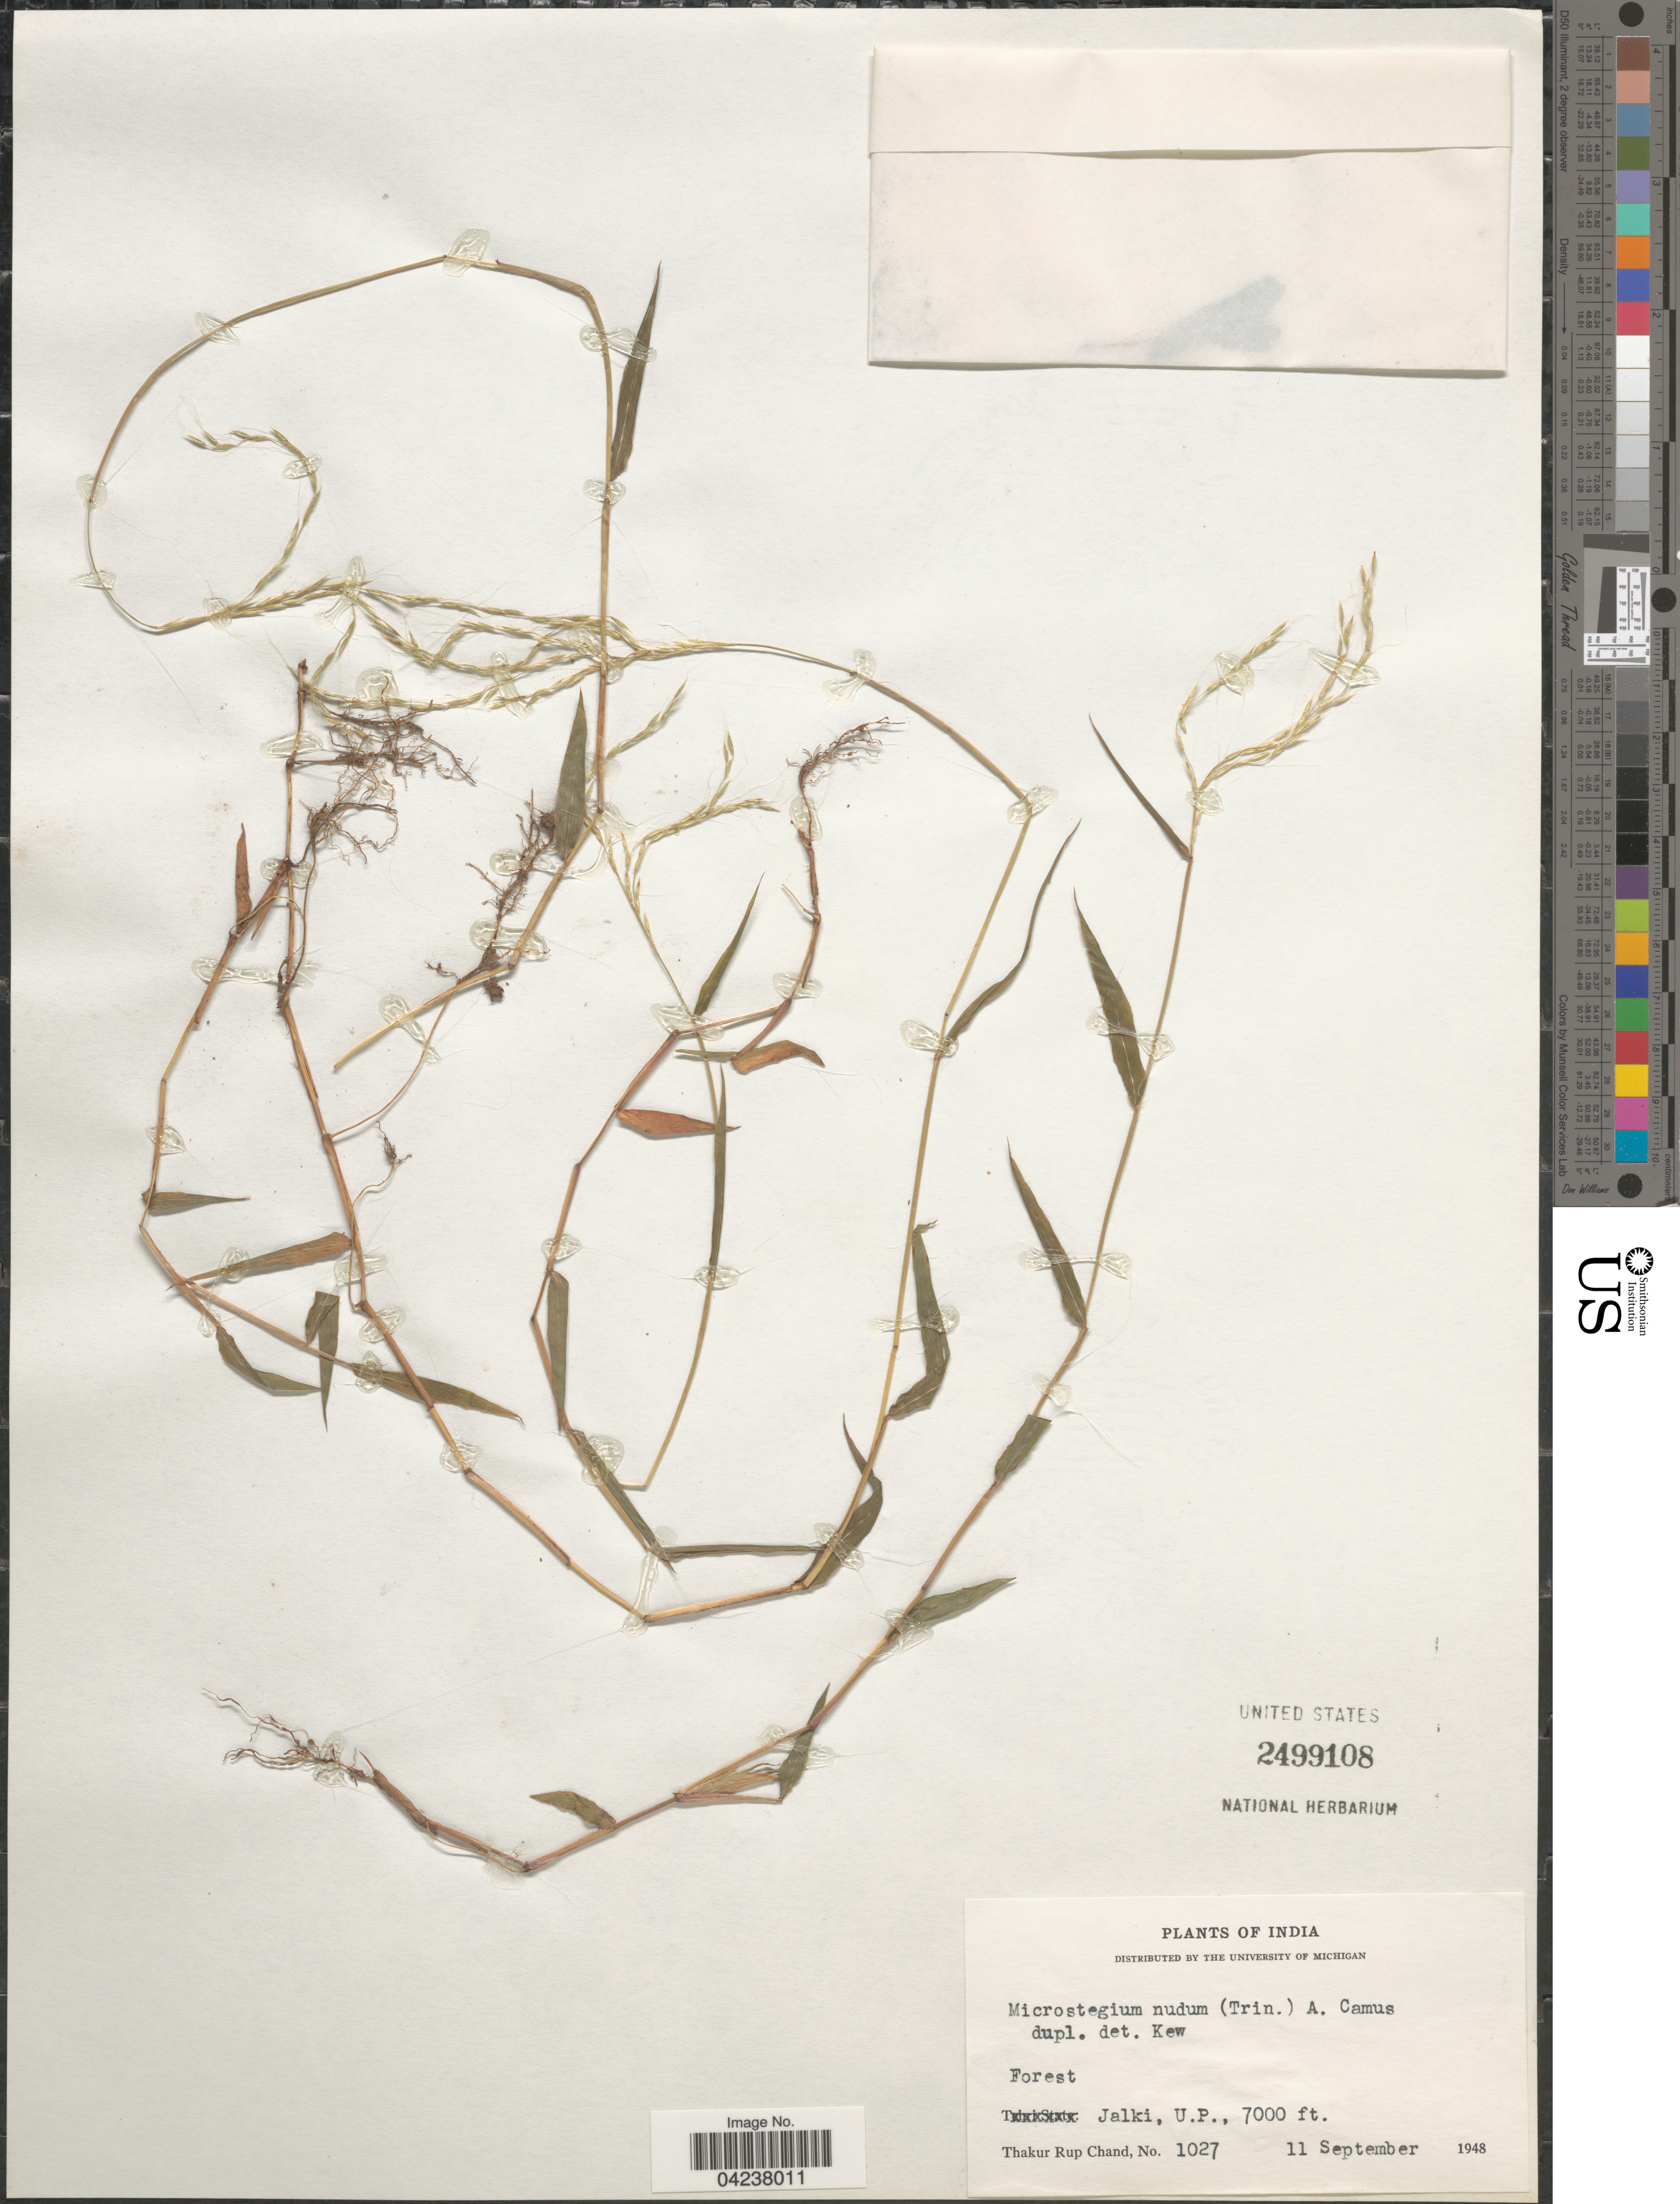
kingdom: Plantae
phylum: Tracheophyta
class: Liliopsida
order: Poales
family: Poaceae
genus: Microstegium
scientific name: Microstegium nudum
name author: (Trin.) A. Camus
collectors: T. R. Chand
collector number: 1027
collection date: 1948-09-11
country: India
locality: Jalki, U.P.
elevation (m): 2134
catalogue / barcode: US 2499108